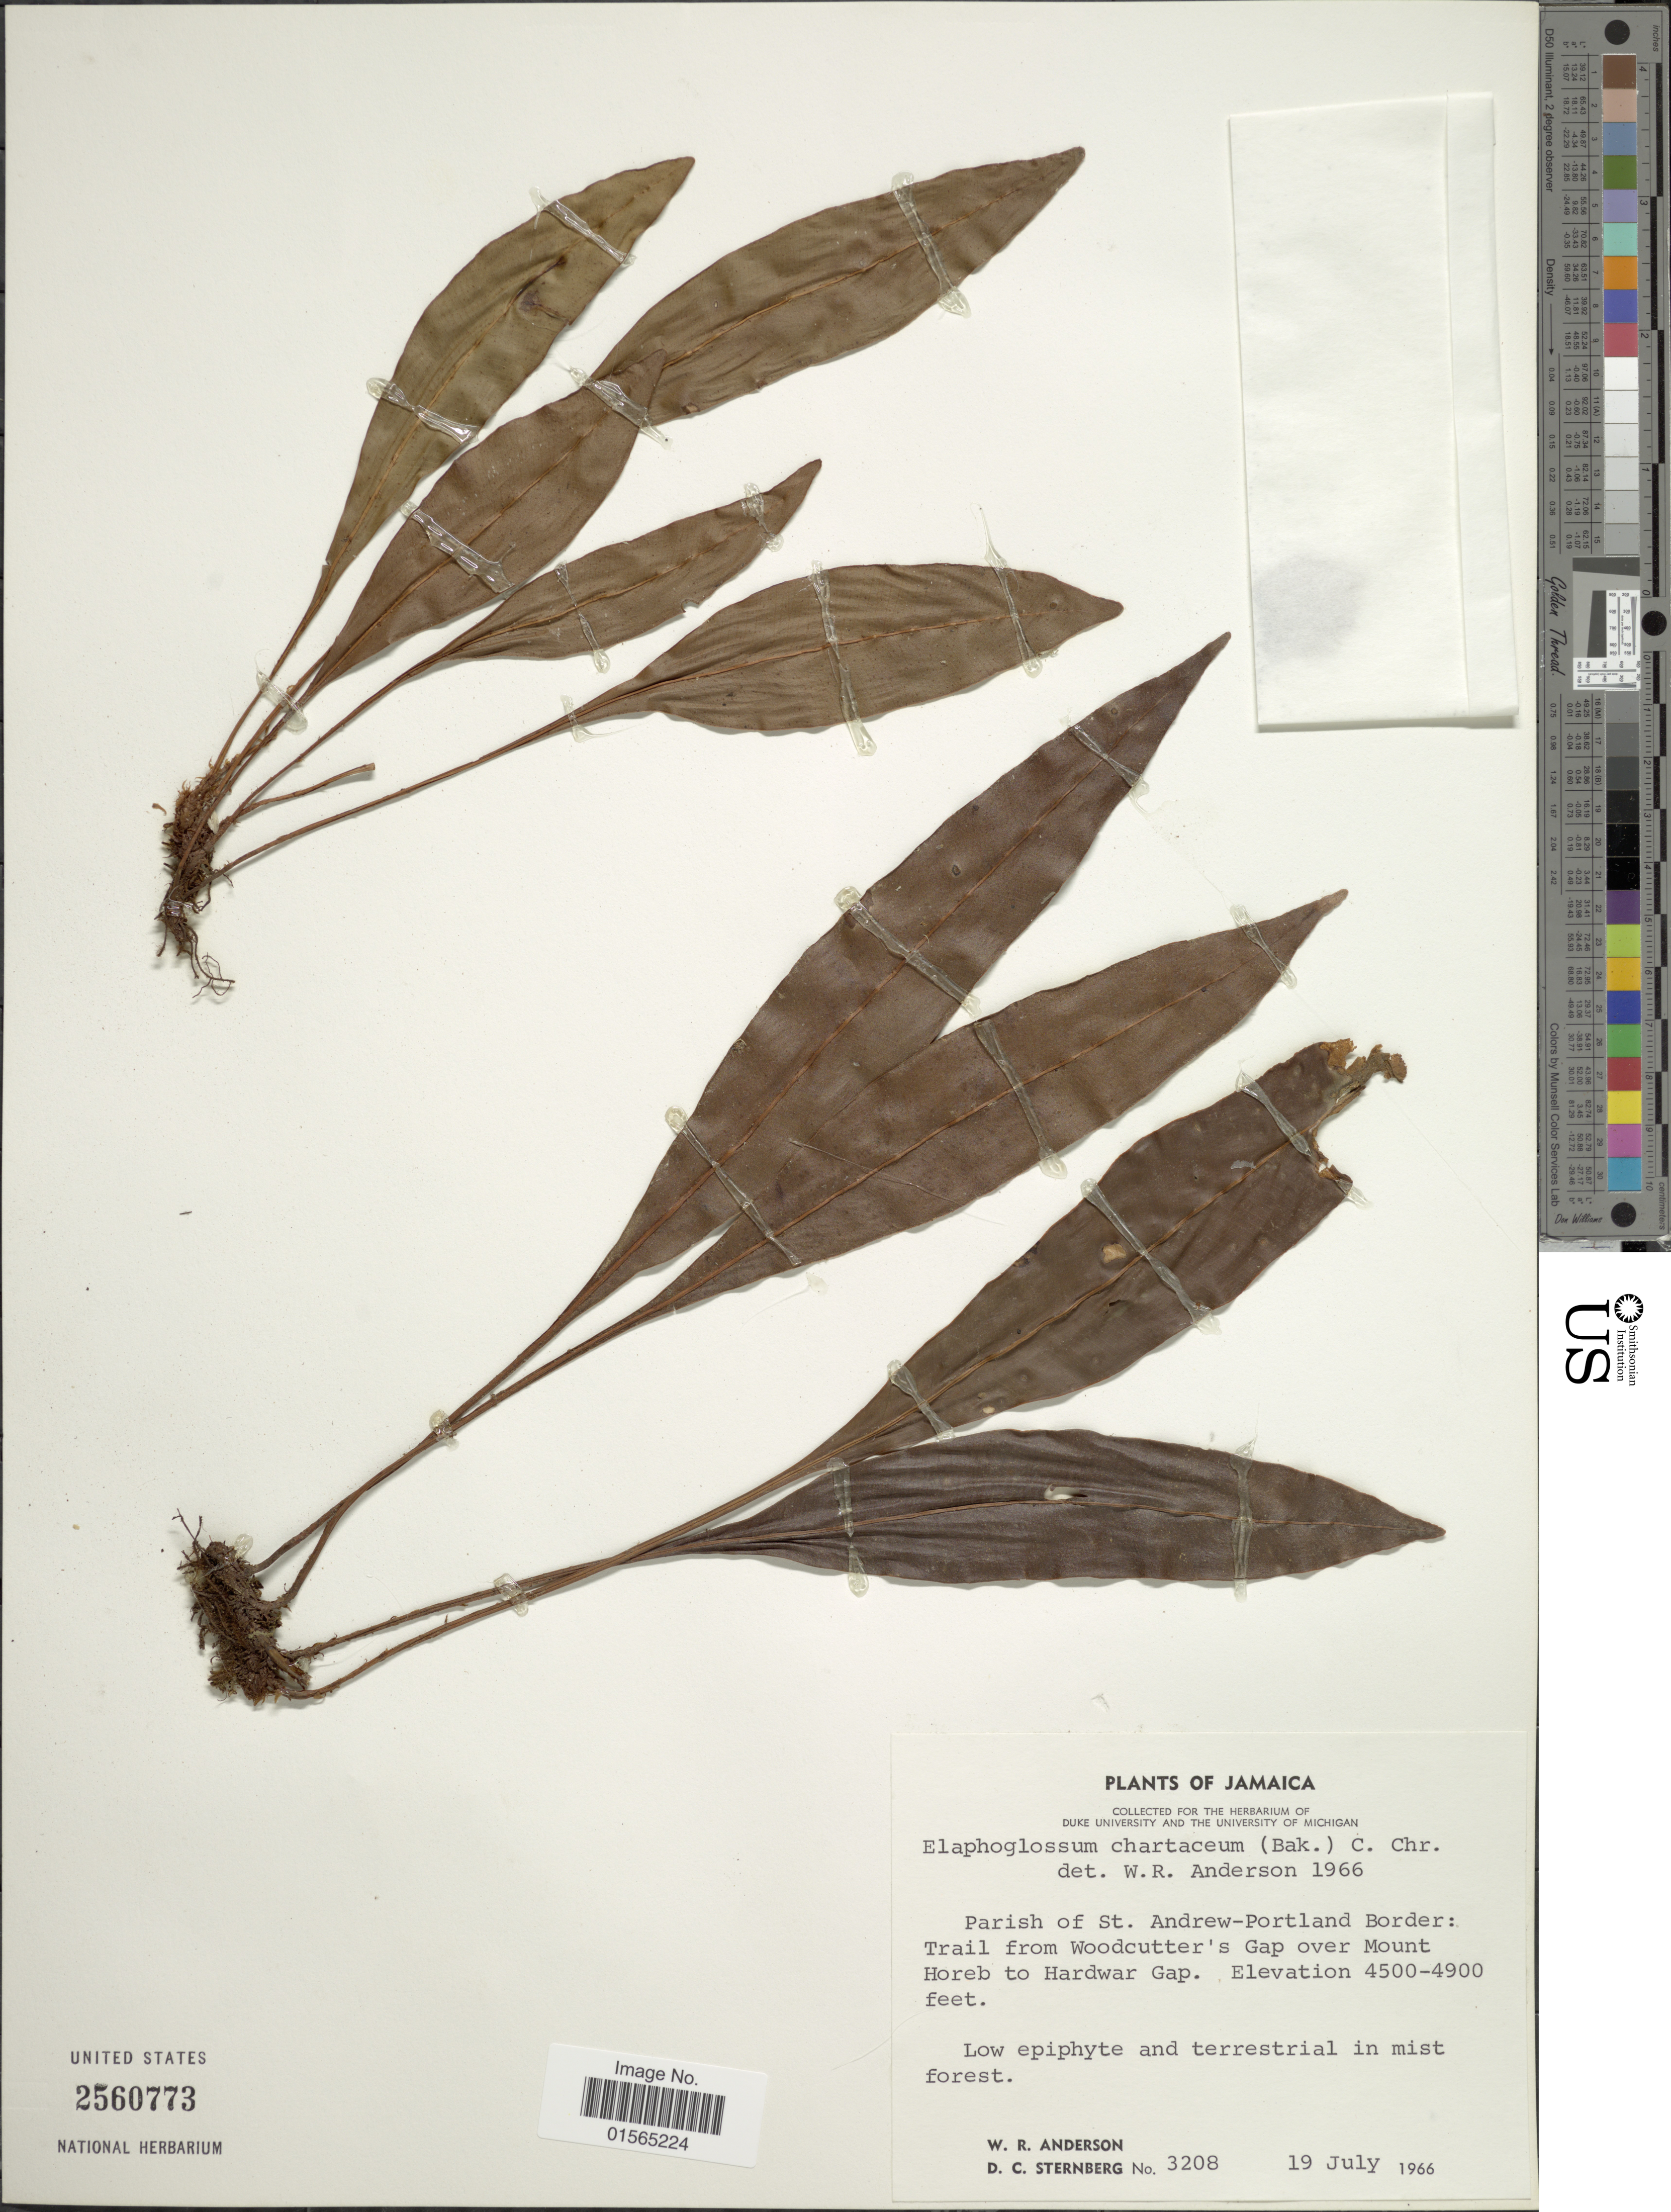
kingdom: Plantae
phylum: Tracheophyta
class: Polypodiopsida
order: Polypodiales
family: Dryopteridaceae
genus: Elaphoglossum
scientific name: Elaphoglossum chartaceum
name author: (Baker ex Jenman) C. Chr.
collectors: W. Anderson & D. Sternberg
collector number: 3208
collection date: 1966-07-19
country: Jamaica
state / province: Portland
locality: Parish of St. Andrew - Portland Border: Trail from Woodcutter's Gap over Mount Horeb to Hardwar Gap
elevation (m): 1372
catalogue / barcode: US 2560773